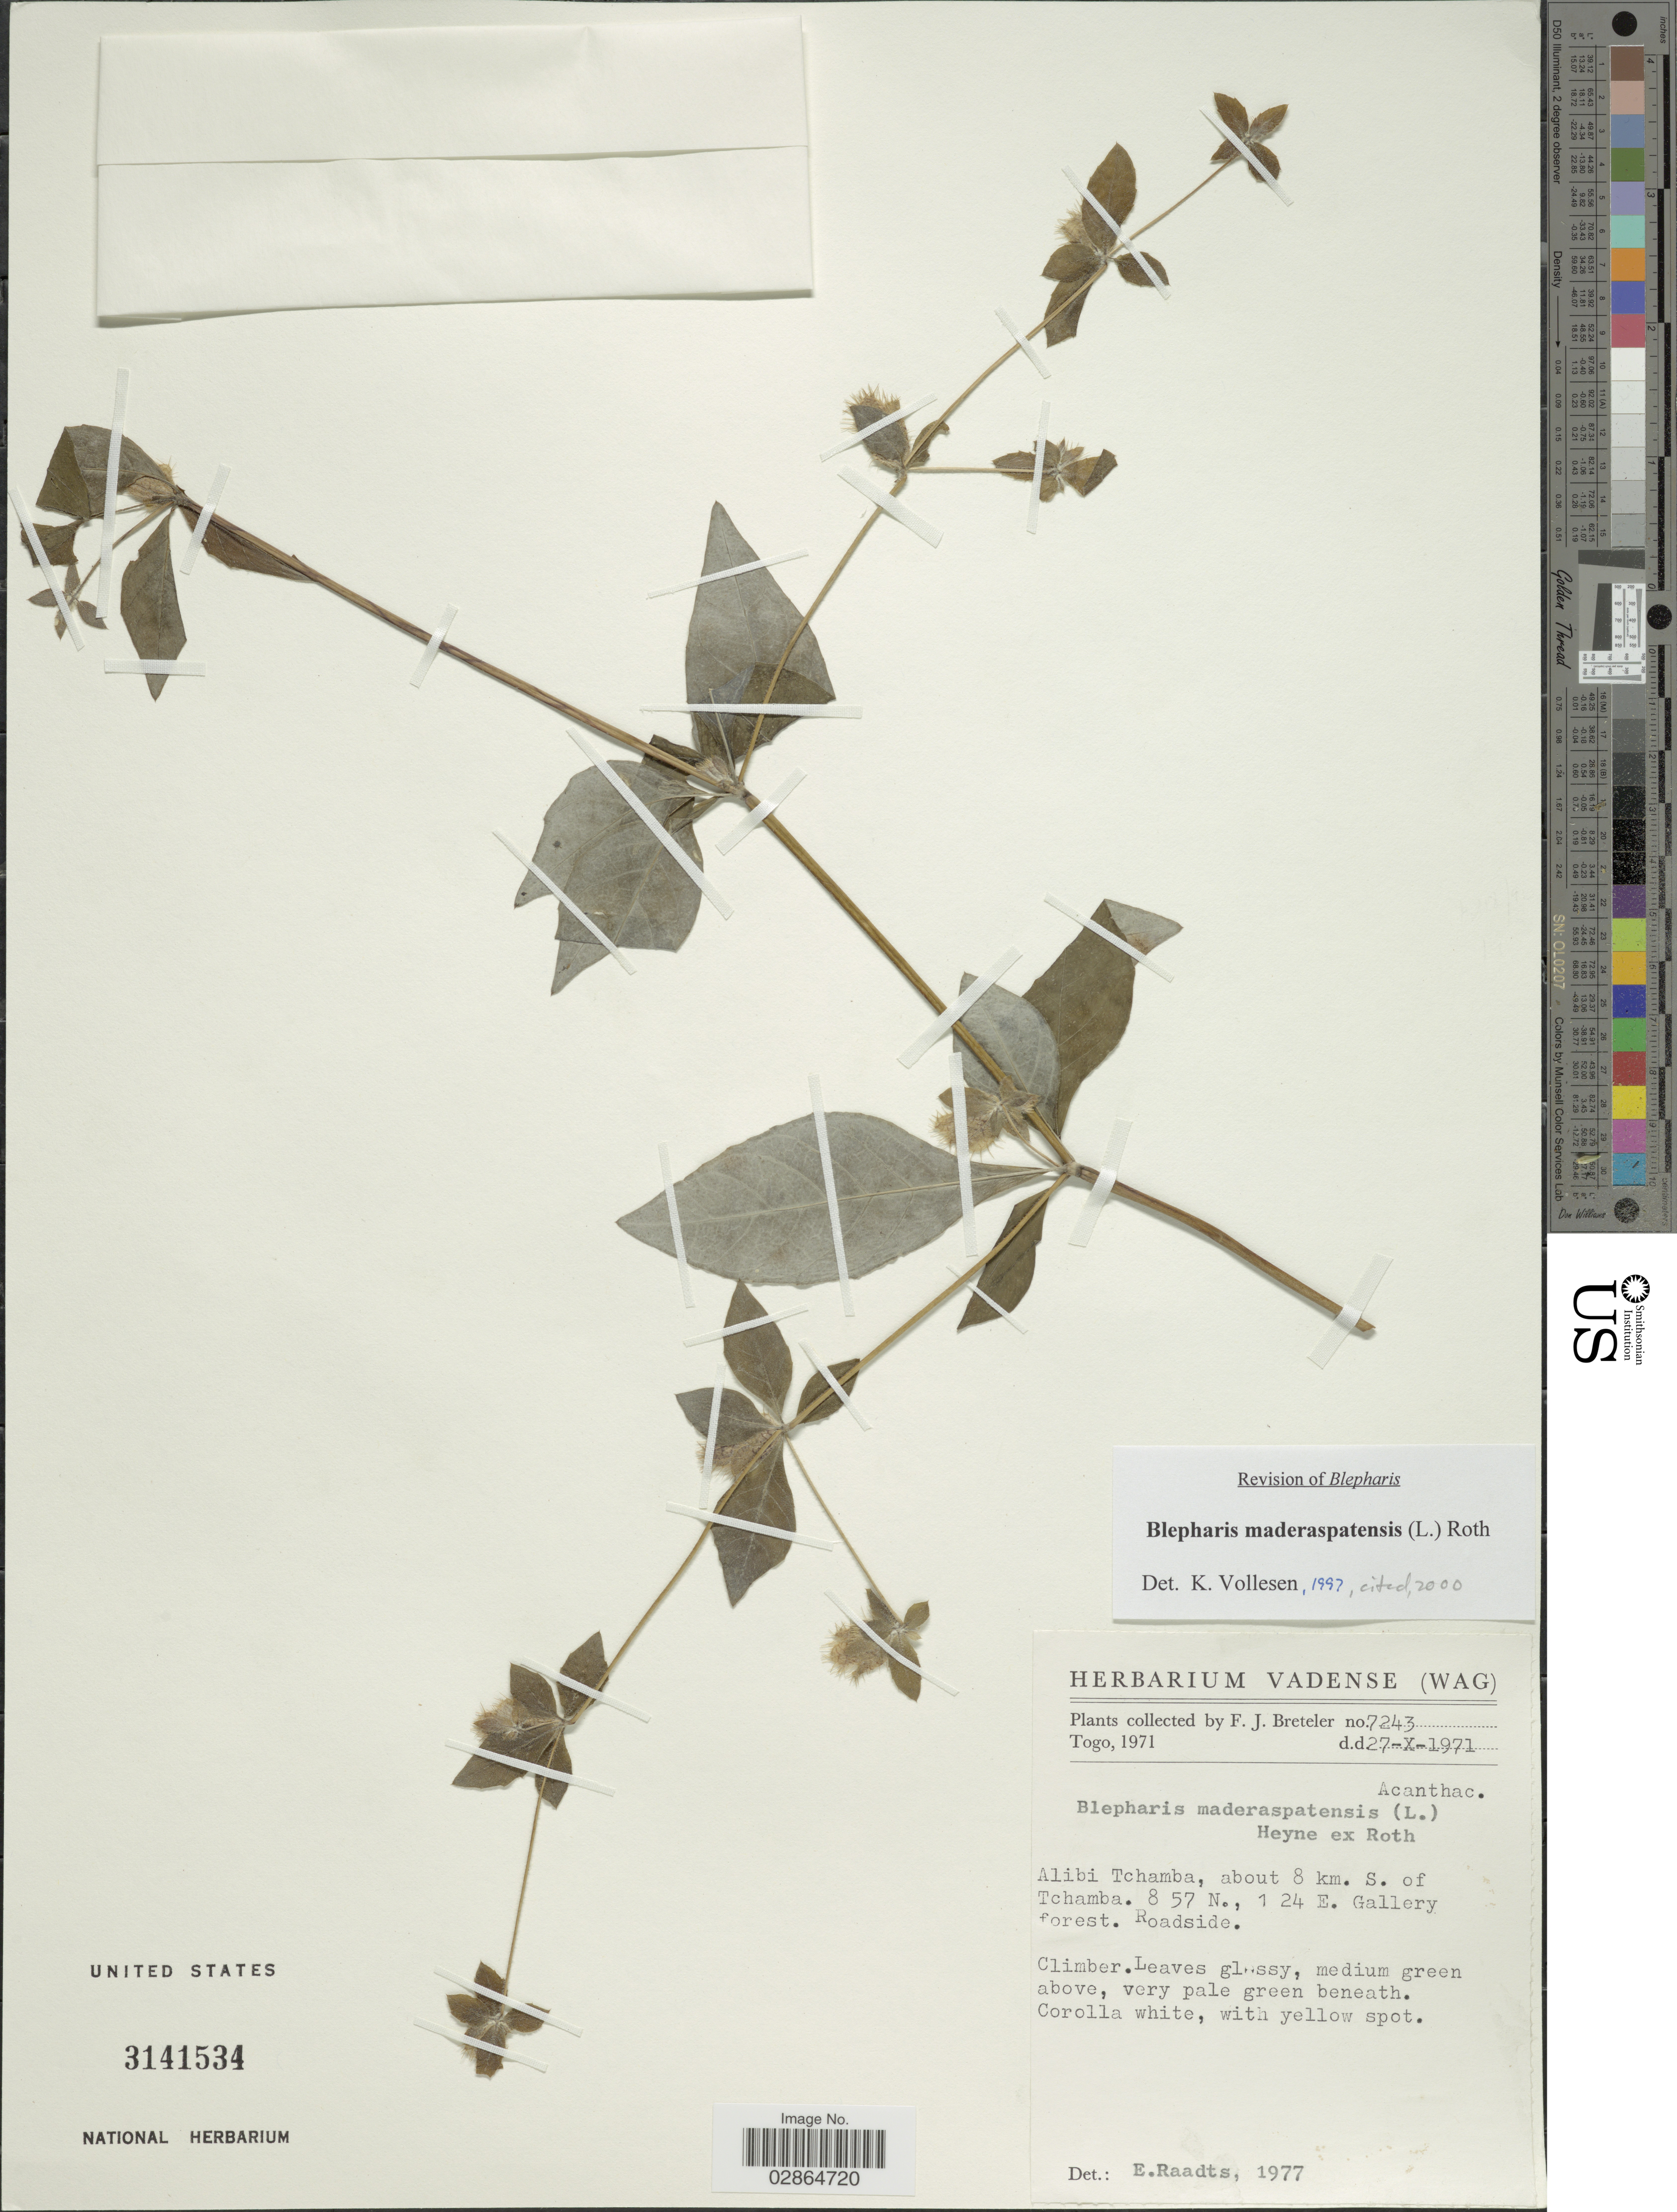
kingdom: Plantae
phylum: Tracheophyta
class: Magnoliopsida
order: Lamiales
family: Acanthaceae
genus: Blepharis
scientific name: Blepharis maderaspatensis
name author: (L.) B. Heyne ex Roth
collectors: F. J. Breteler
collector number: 7243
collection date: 1971-10-27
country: Togo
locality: Alibi Tchamba, about 8 km. S. of Tchamba.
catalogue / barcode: US 3141534